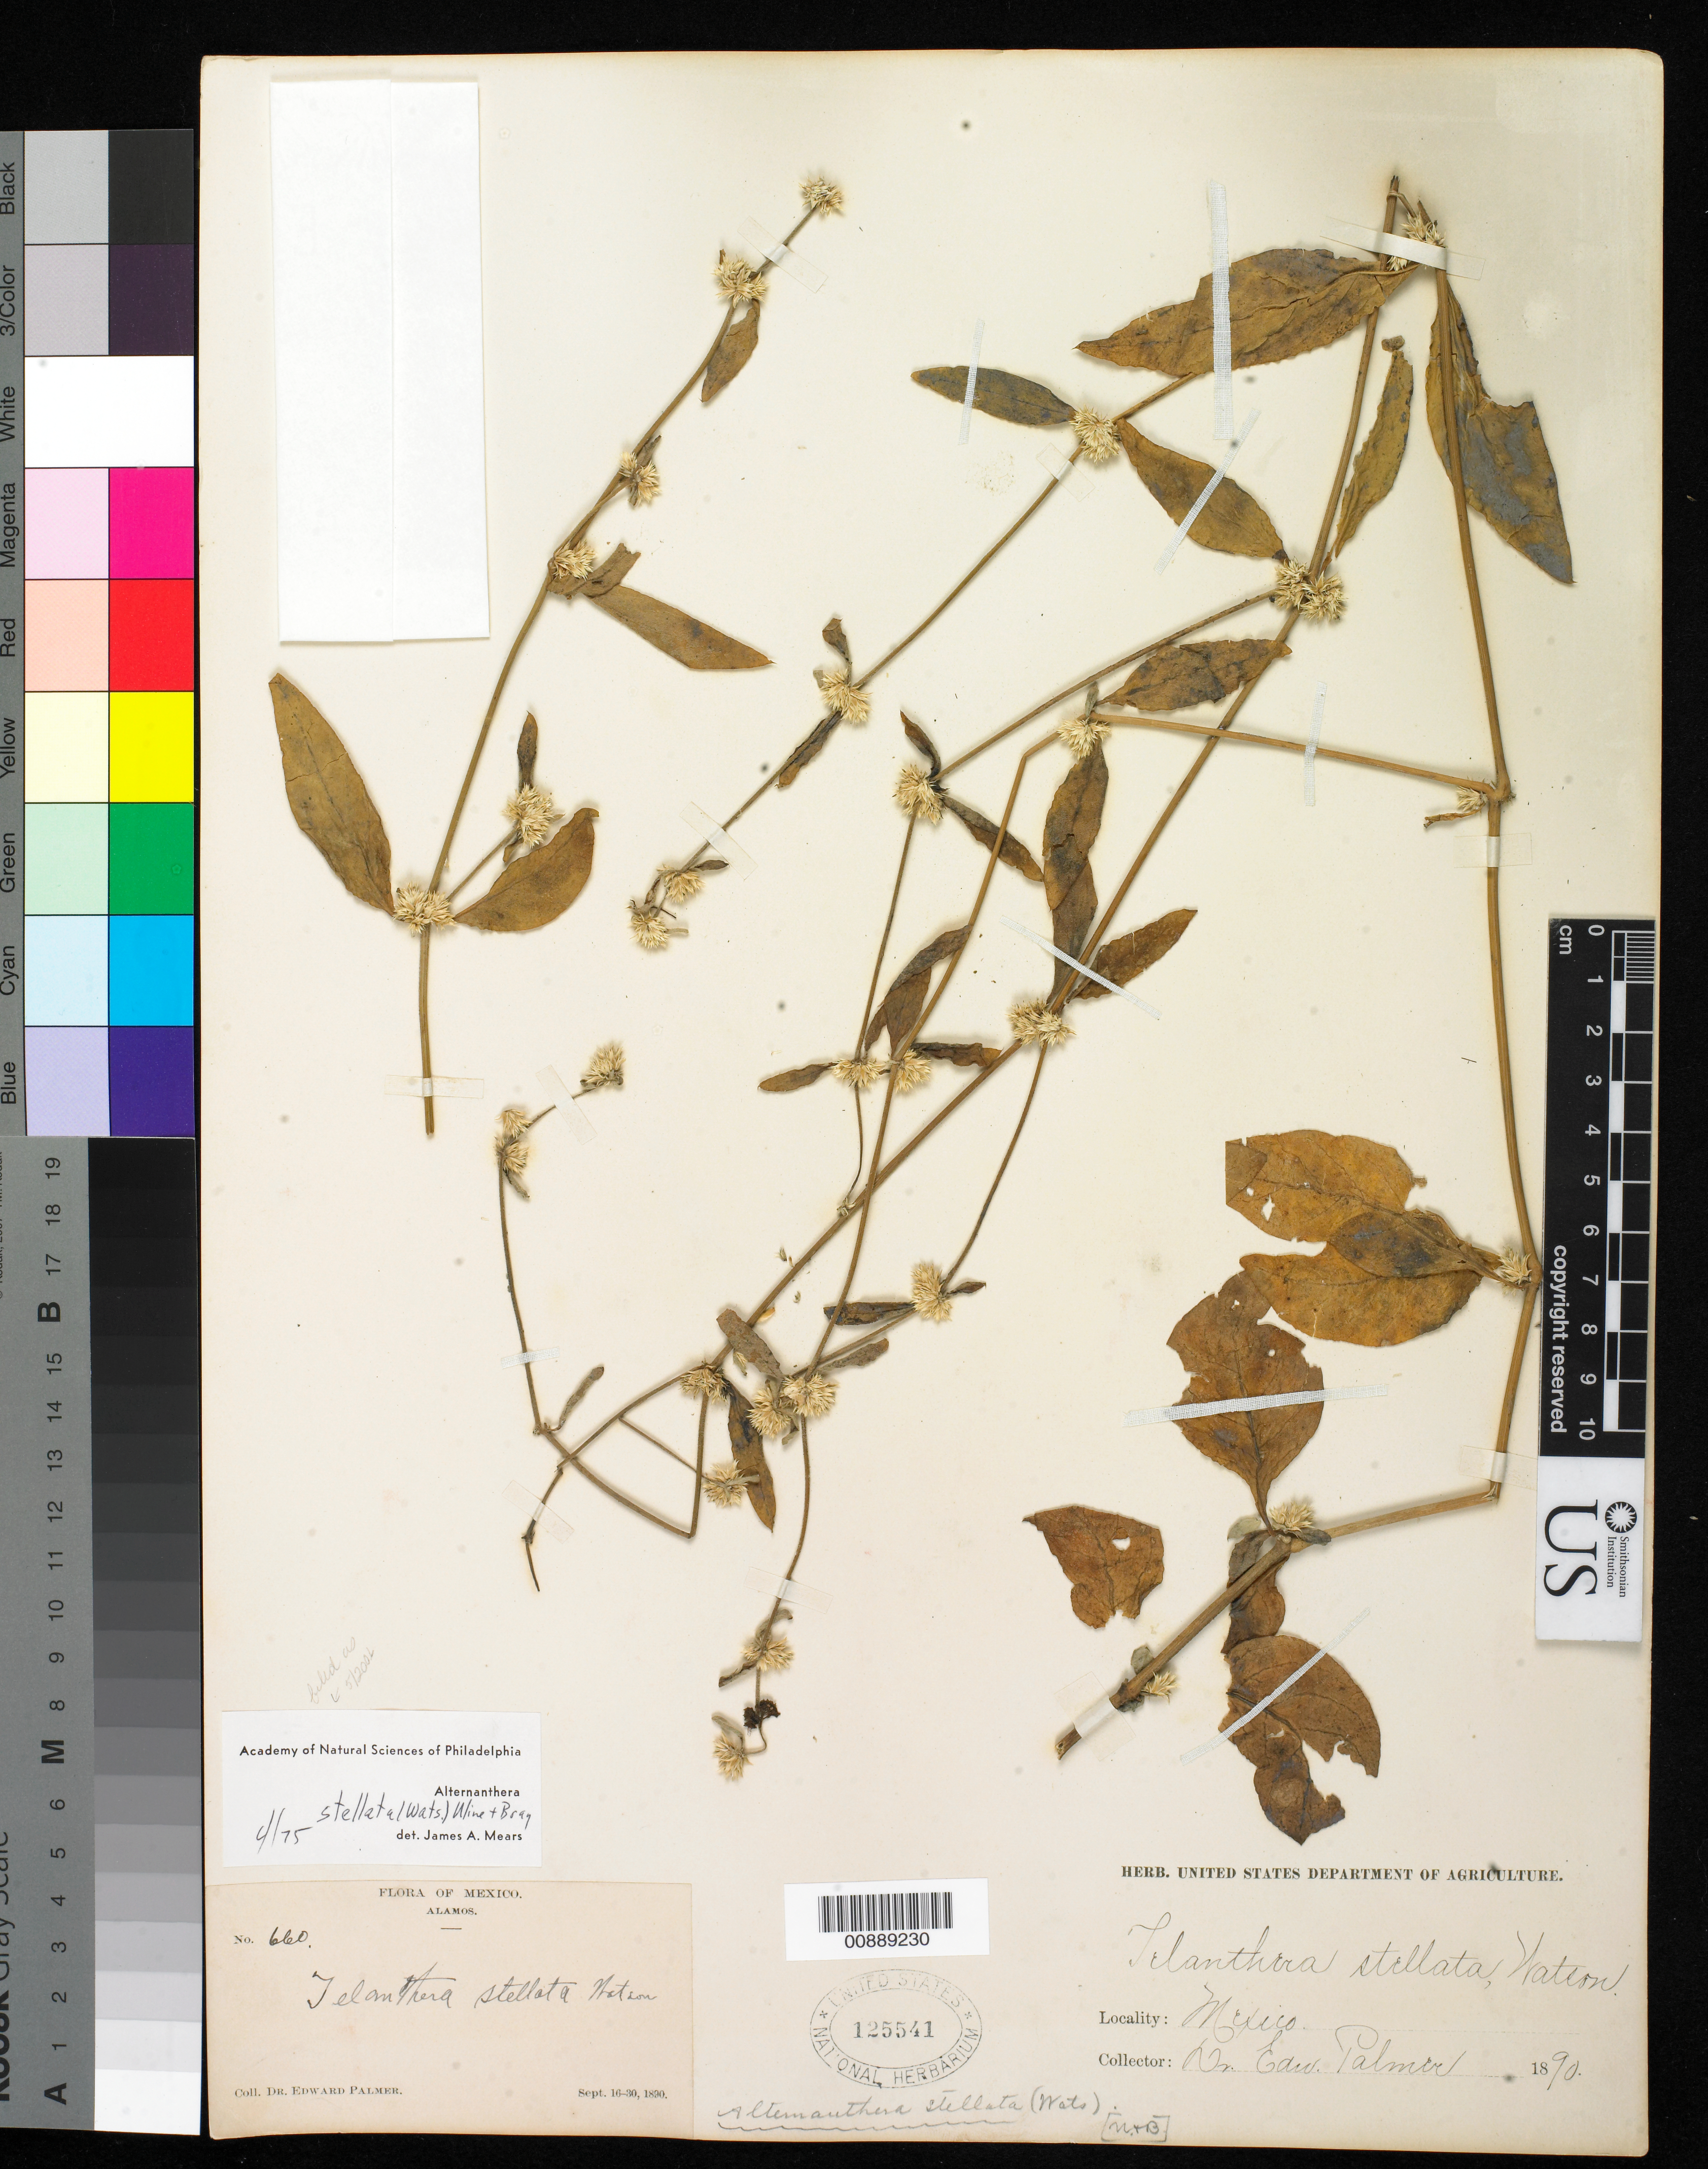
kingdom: Plantae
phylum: Tracheophyta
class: Magnoliopsida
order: Caryophyllales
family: Amaranthaceae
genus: Alternanthera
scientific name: Alternanthera stellata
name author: (S. Watson) Uline & W.L. Bray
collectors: E. Palmer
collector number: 660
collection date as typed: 16 Sep 1890 to 30 Sep 1890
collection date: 1890-09-16/1890-09-30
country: Mexico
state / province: Sonora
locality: Alamos, Sonora.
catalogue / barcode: US 125541